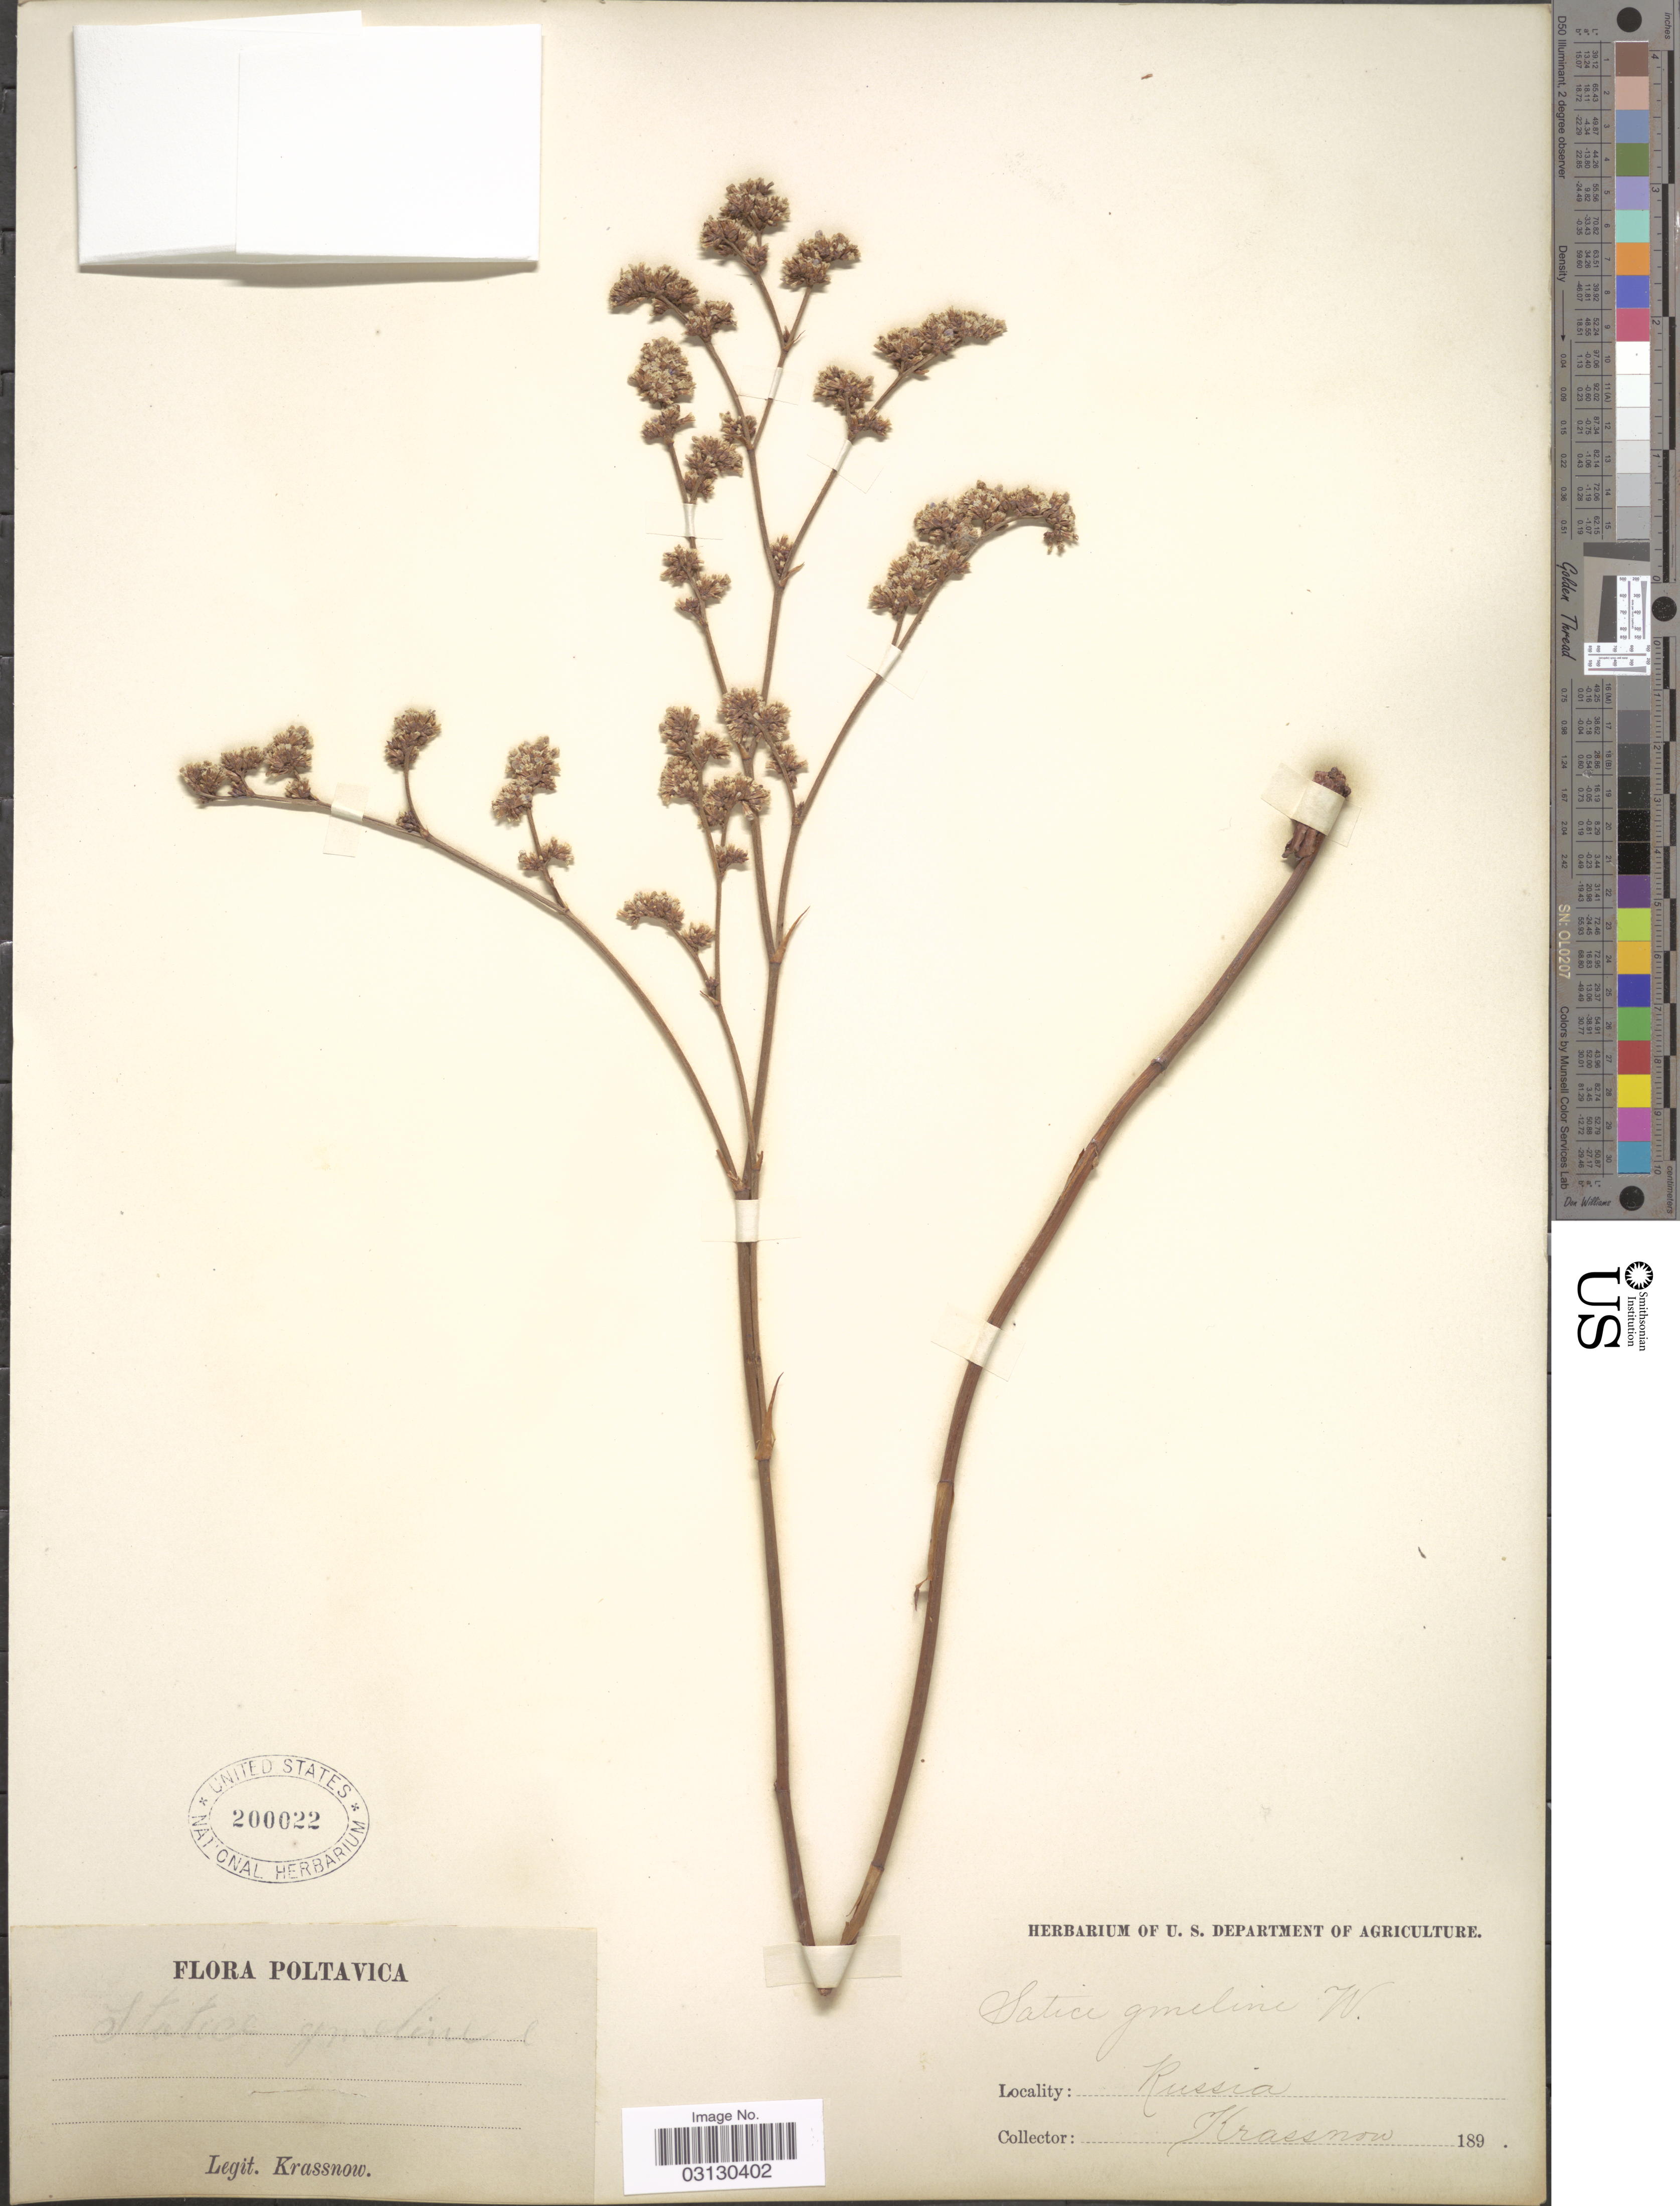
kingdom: Plantae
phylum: Tracheophyta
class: Magnoliopsida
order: Caryophyllales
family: Plumbaginaceae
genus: Limonium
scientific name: Limonium gmelinii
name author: (Willd.) Kuntze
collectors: -. Krassnow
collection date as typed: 189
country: Ukraine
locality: Poltavica. Russia.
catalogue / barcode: US 200022